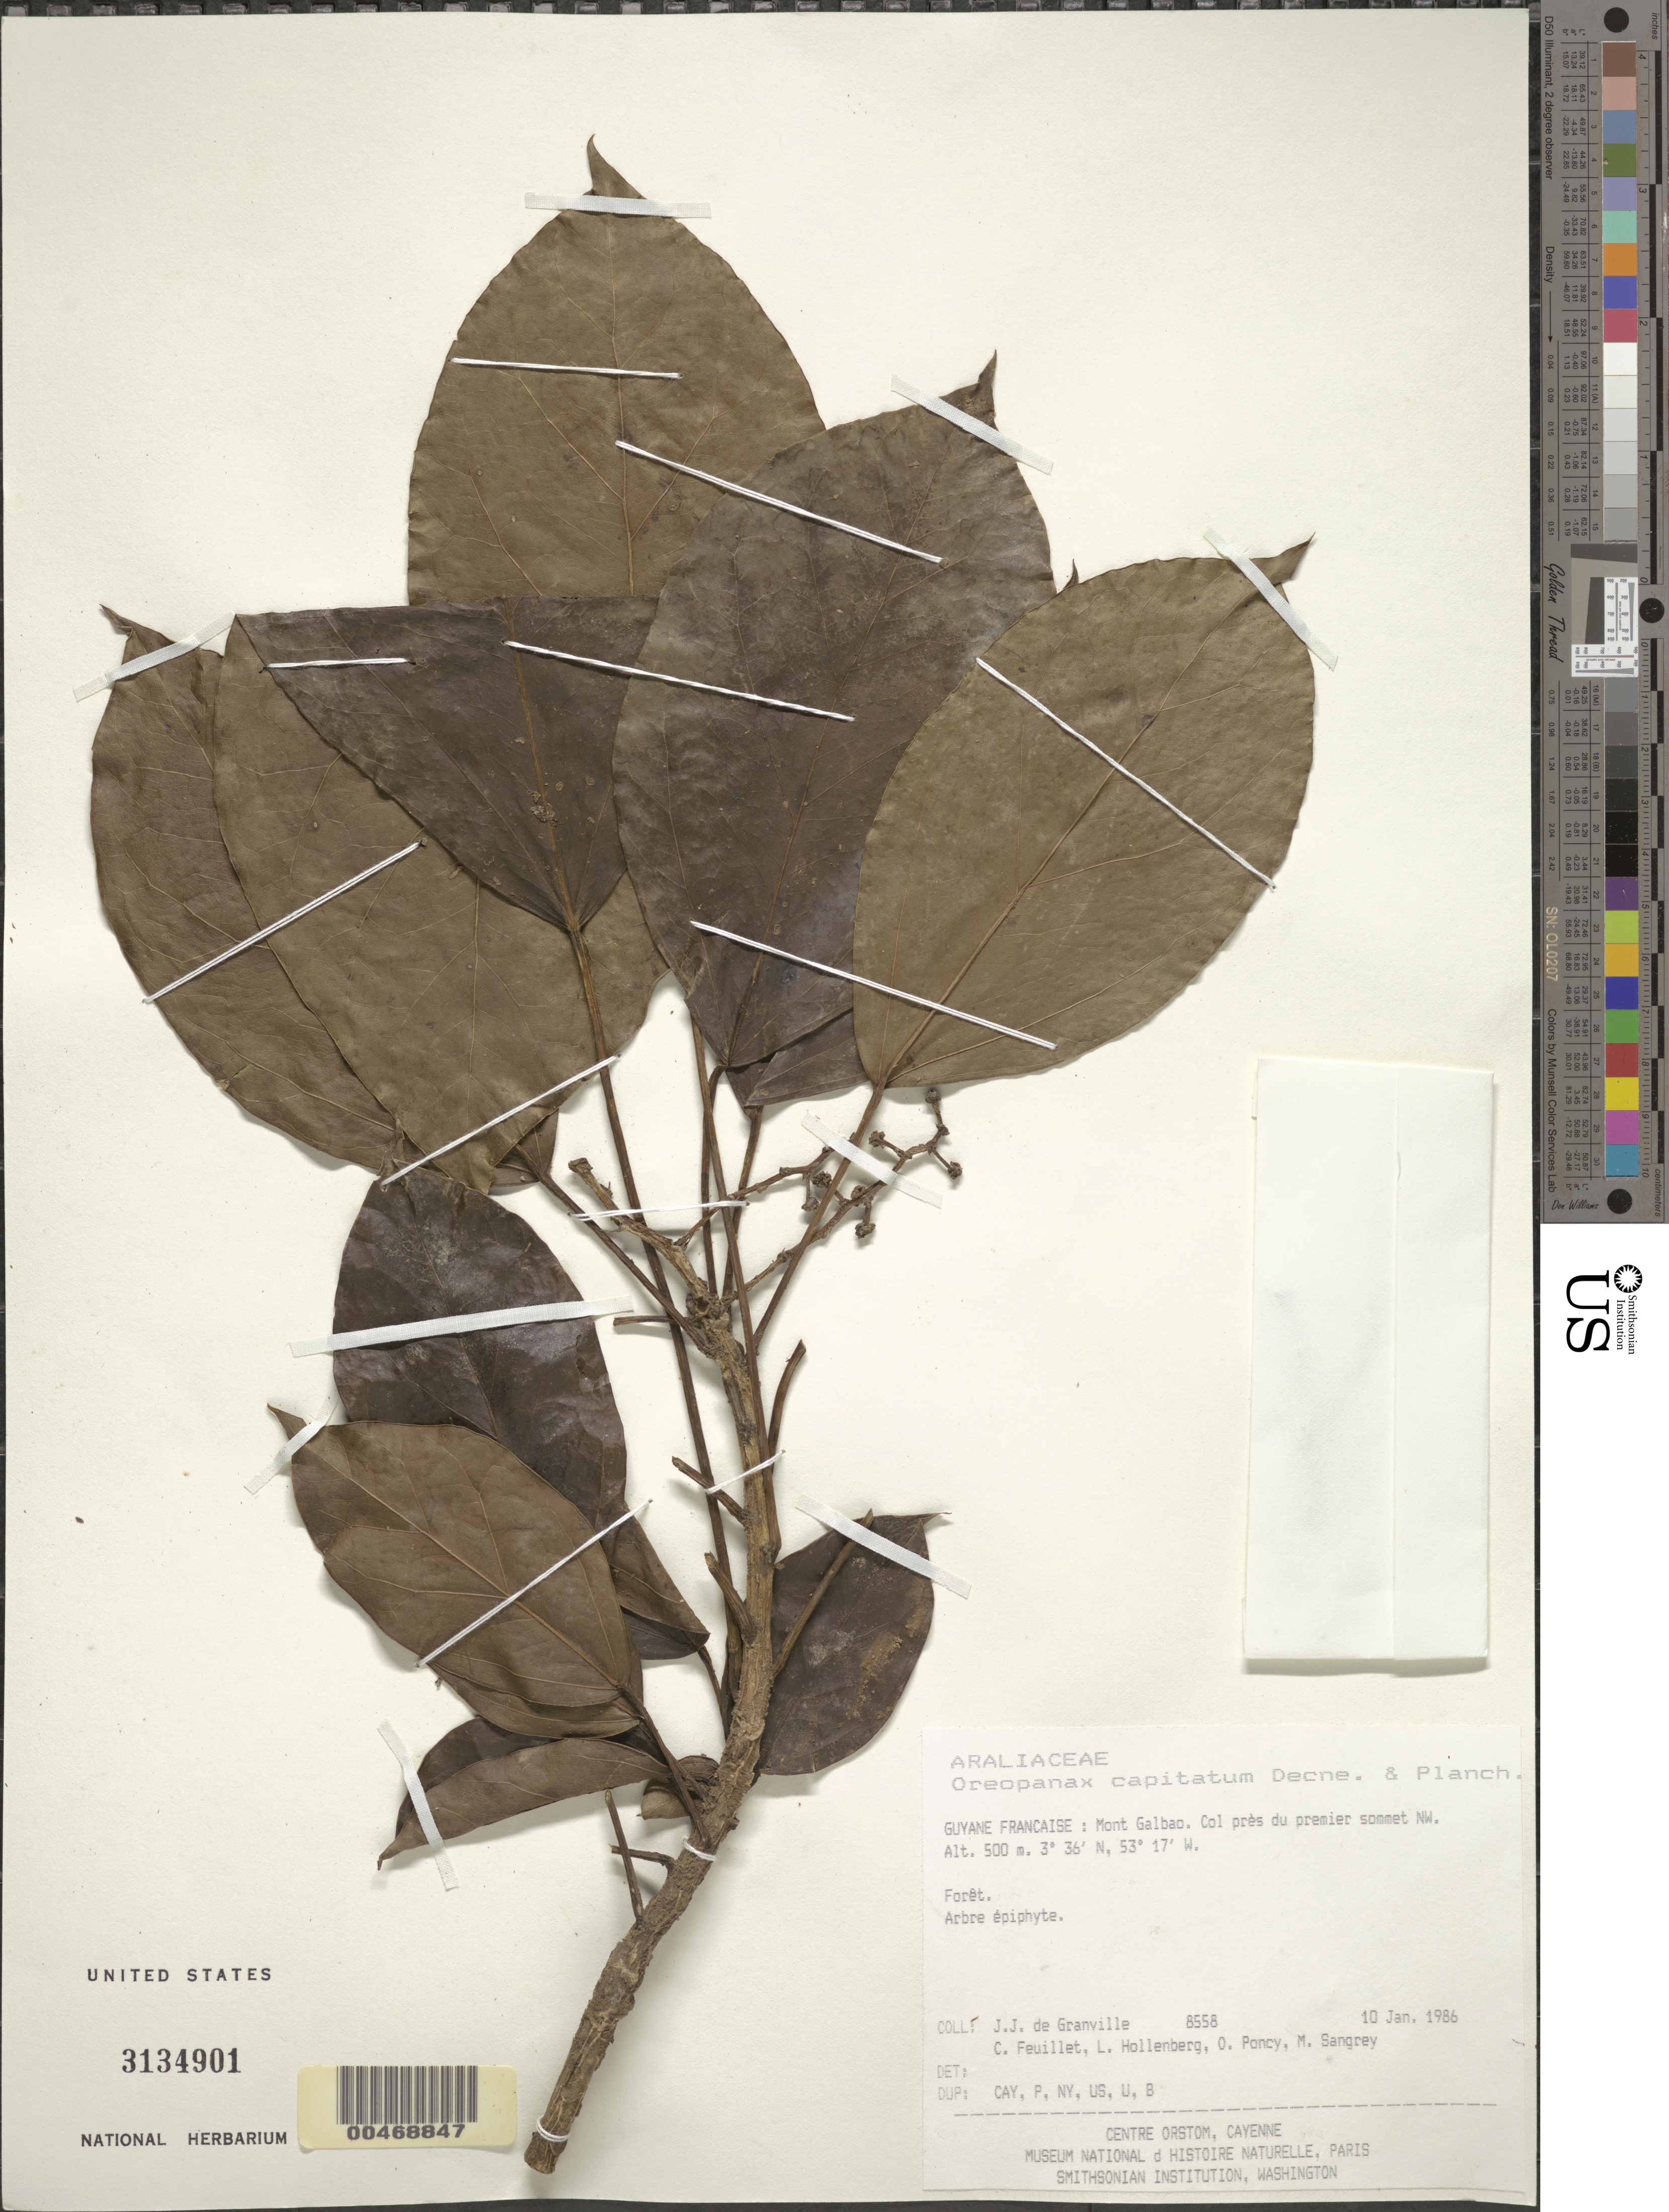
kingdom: Plantae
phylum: Tracheophyta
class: Magnoliopsida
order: Apiales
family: Araliaceae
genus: Oreopanax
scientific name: Oreopanax capitatus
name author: (Jacq.) Decne. & Planch.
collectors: J.-J. de Granville, C. Feuillet, L. Hollenberg, O. Poncy & M. S. Sangrey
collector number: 8558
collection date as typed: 10-Jan-86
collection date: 1986-01-10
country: French Guiana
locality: Mont Galbao. Premier sommet NW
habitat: Forêt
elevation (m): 500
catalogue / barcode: US 3134901